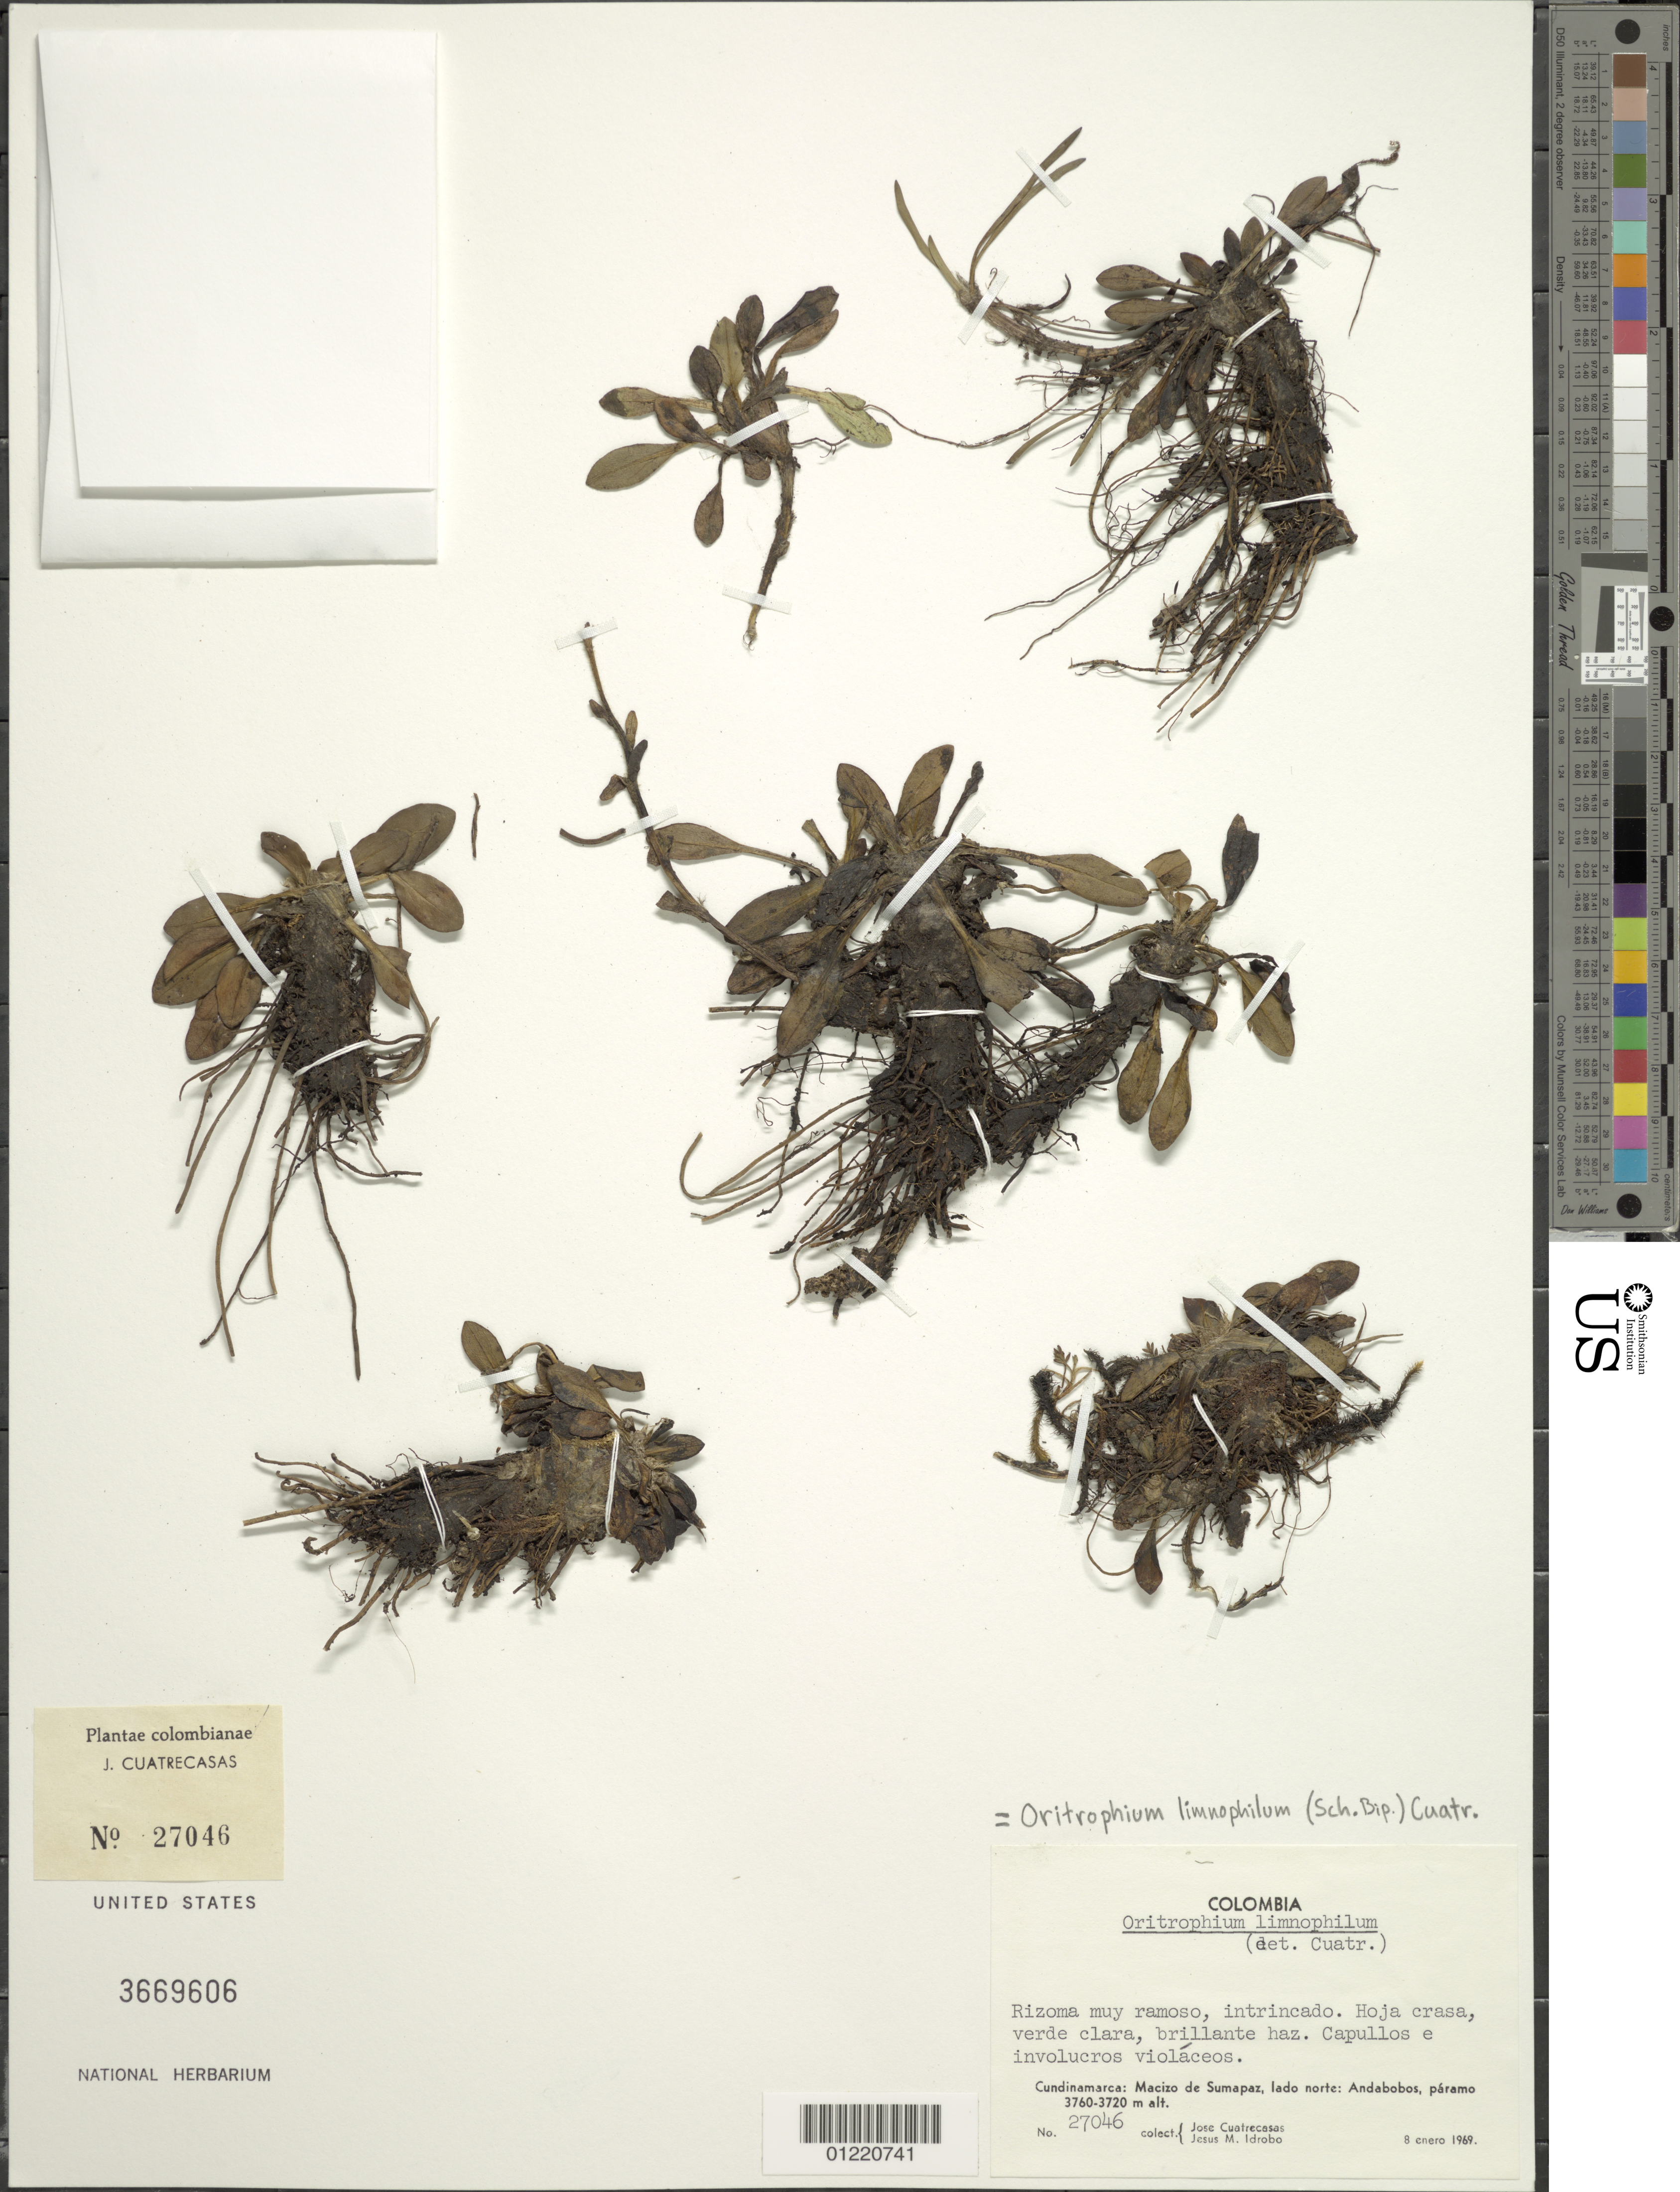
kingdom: Plantae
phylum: Tracheophyta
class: Magnoliopsida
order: Asterales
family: Asteraceae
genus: Oritrophium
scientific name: Oritrophium limnophilum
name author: (Sch. Bip.) Cuatrec.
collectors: J. Cuatrecasas & J. M. Idrobo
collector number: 27046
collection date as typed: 8-Jan-69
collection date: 1969-01-08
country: Colombia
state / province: Cundinamarca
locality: Macizo de Sumapaz, lado norte. Andabobos.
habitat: Paramo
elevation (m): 3720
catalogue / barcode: US 3669606